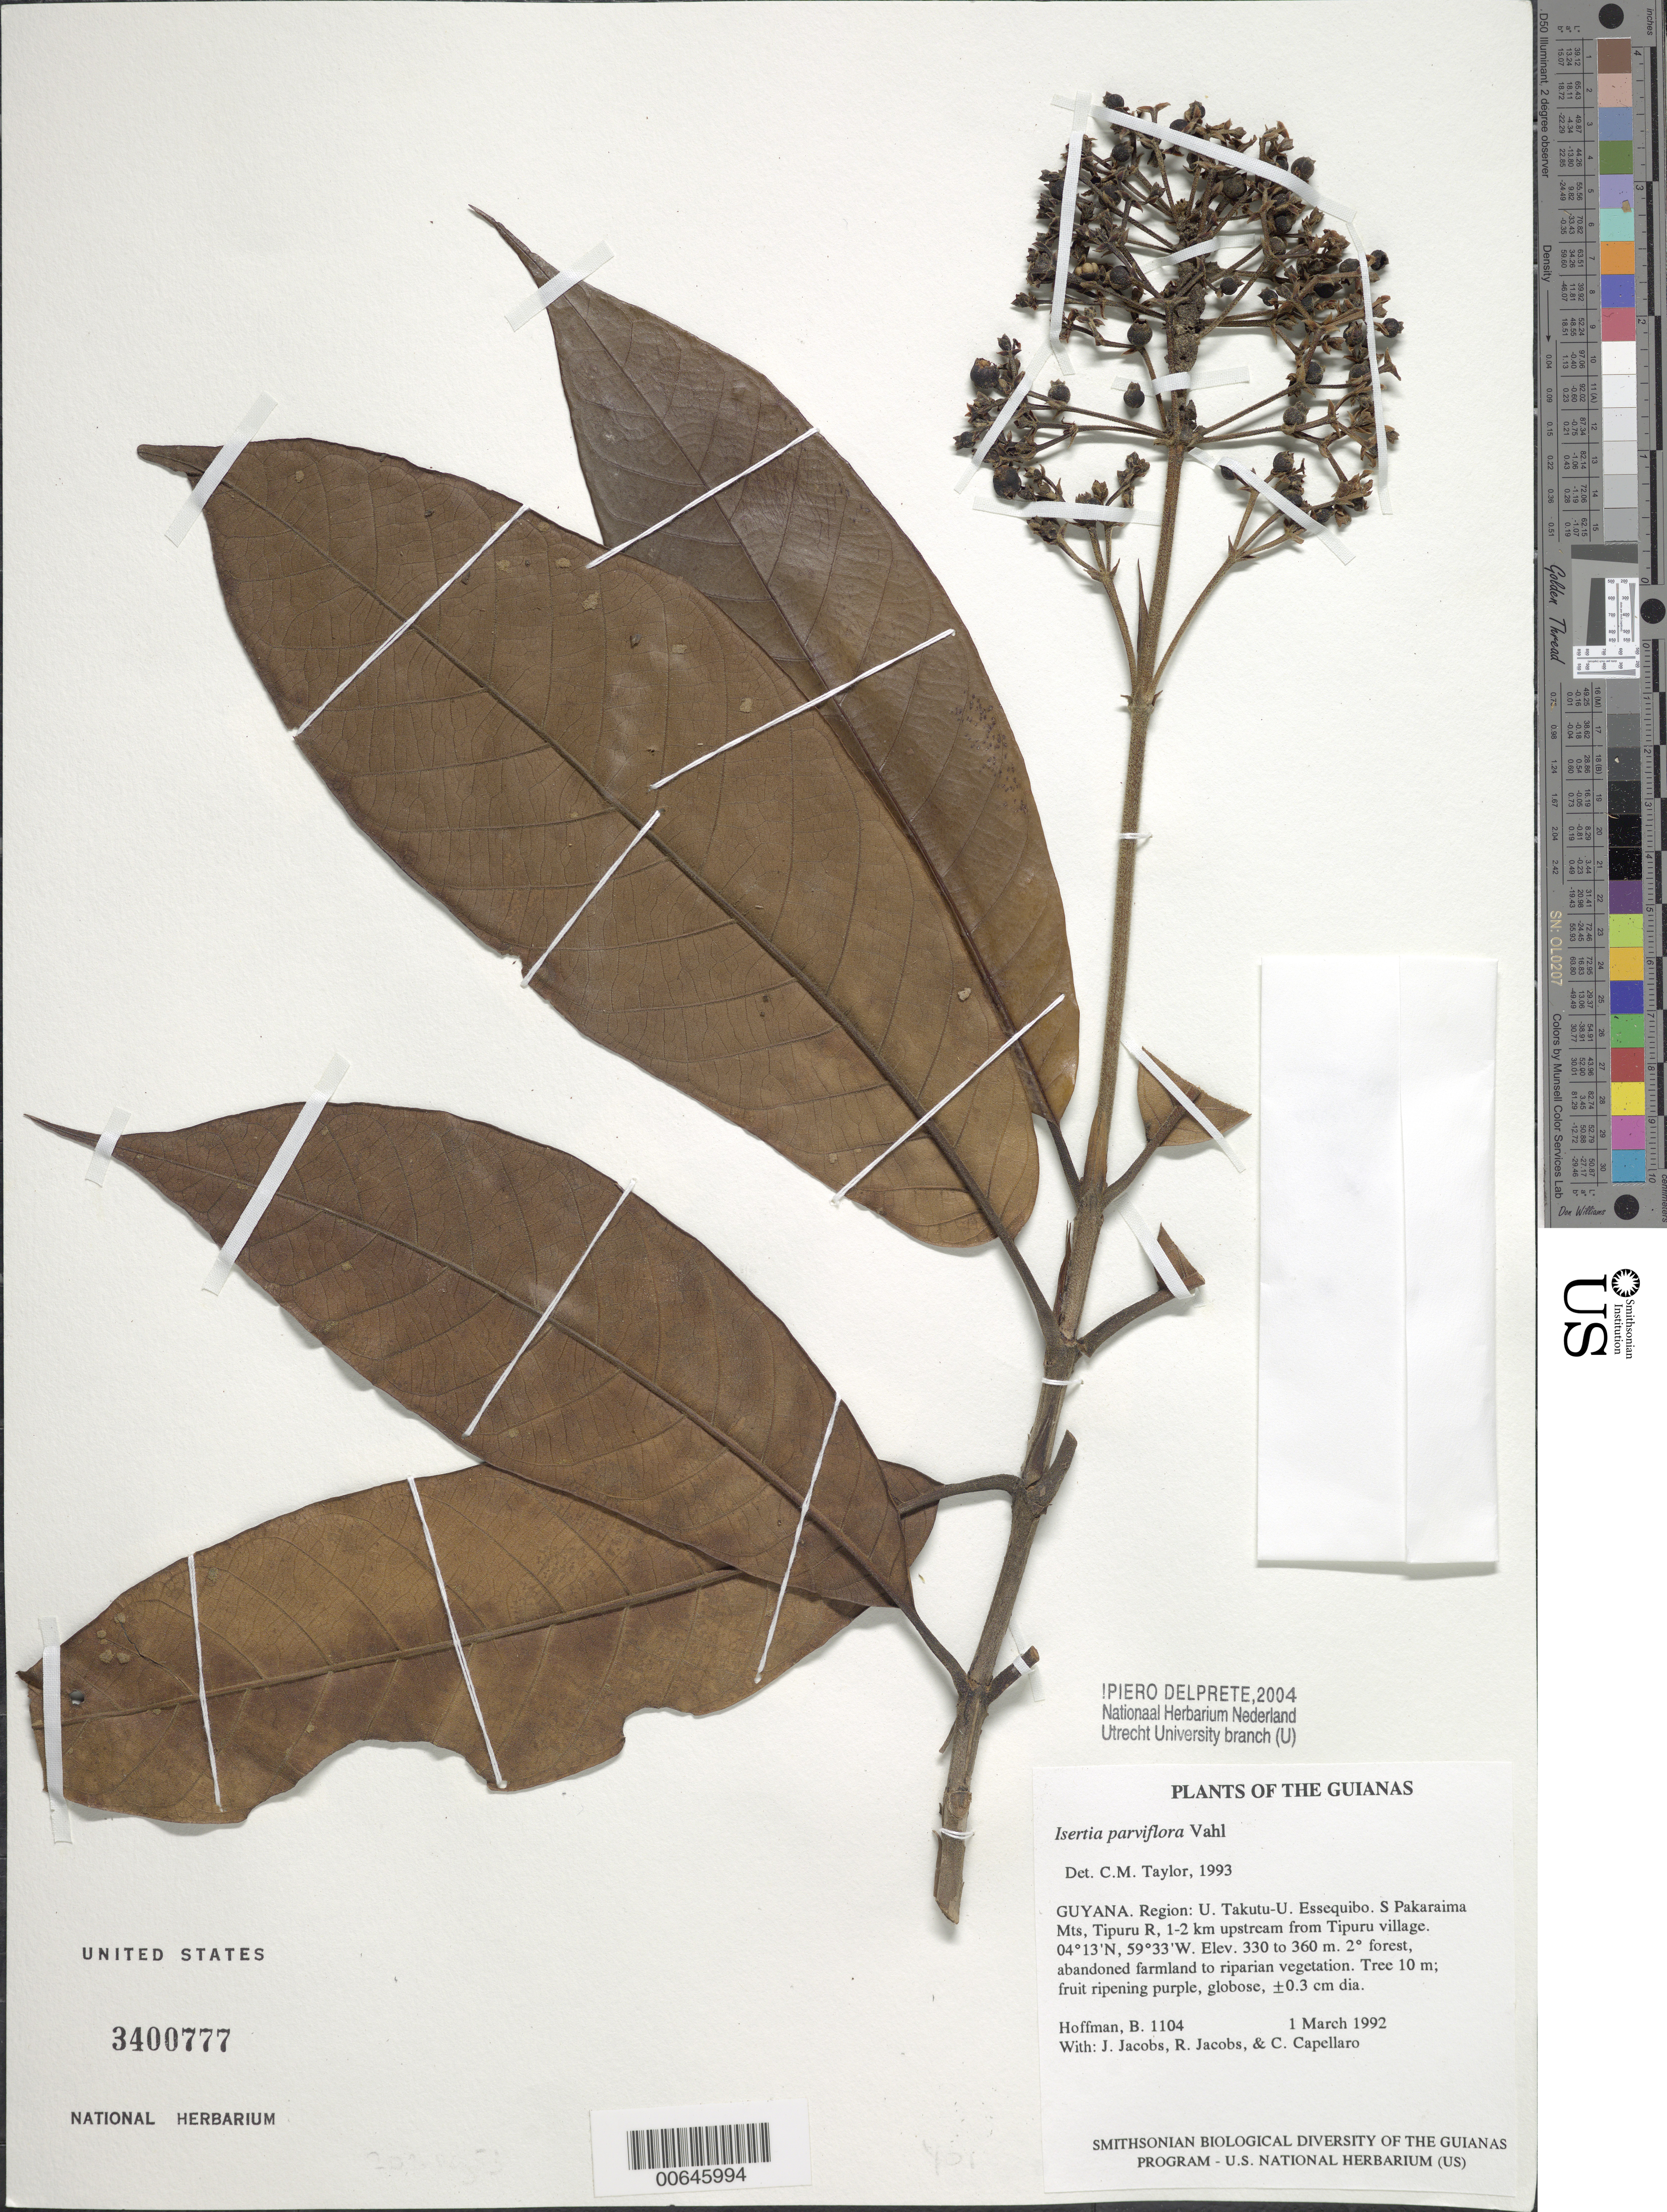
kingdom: Plantae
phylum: Tracheophyta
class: Magnoliopsida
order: Gentianales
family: Rubiaceae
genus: Isertia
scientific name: Isertia parviflora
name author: Vahl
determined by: Taylor, Charlotte M.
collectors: B. Hoffman, J. Jacobs, R. Jacobs & C. Capellaro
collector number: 1104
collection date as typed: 1 March 1992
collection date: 1992-03-01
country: Guyana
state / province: U. Takutu-U. Essequibo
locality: S Pakaraima Mts, Tipuru R., 1-2 km upstream from Tipuru Village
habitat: Secondary forest, abandoned farmland to riparian vegetation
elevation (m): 330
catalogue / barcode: US 3400777